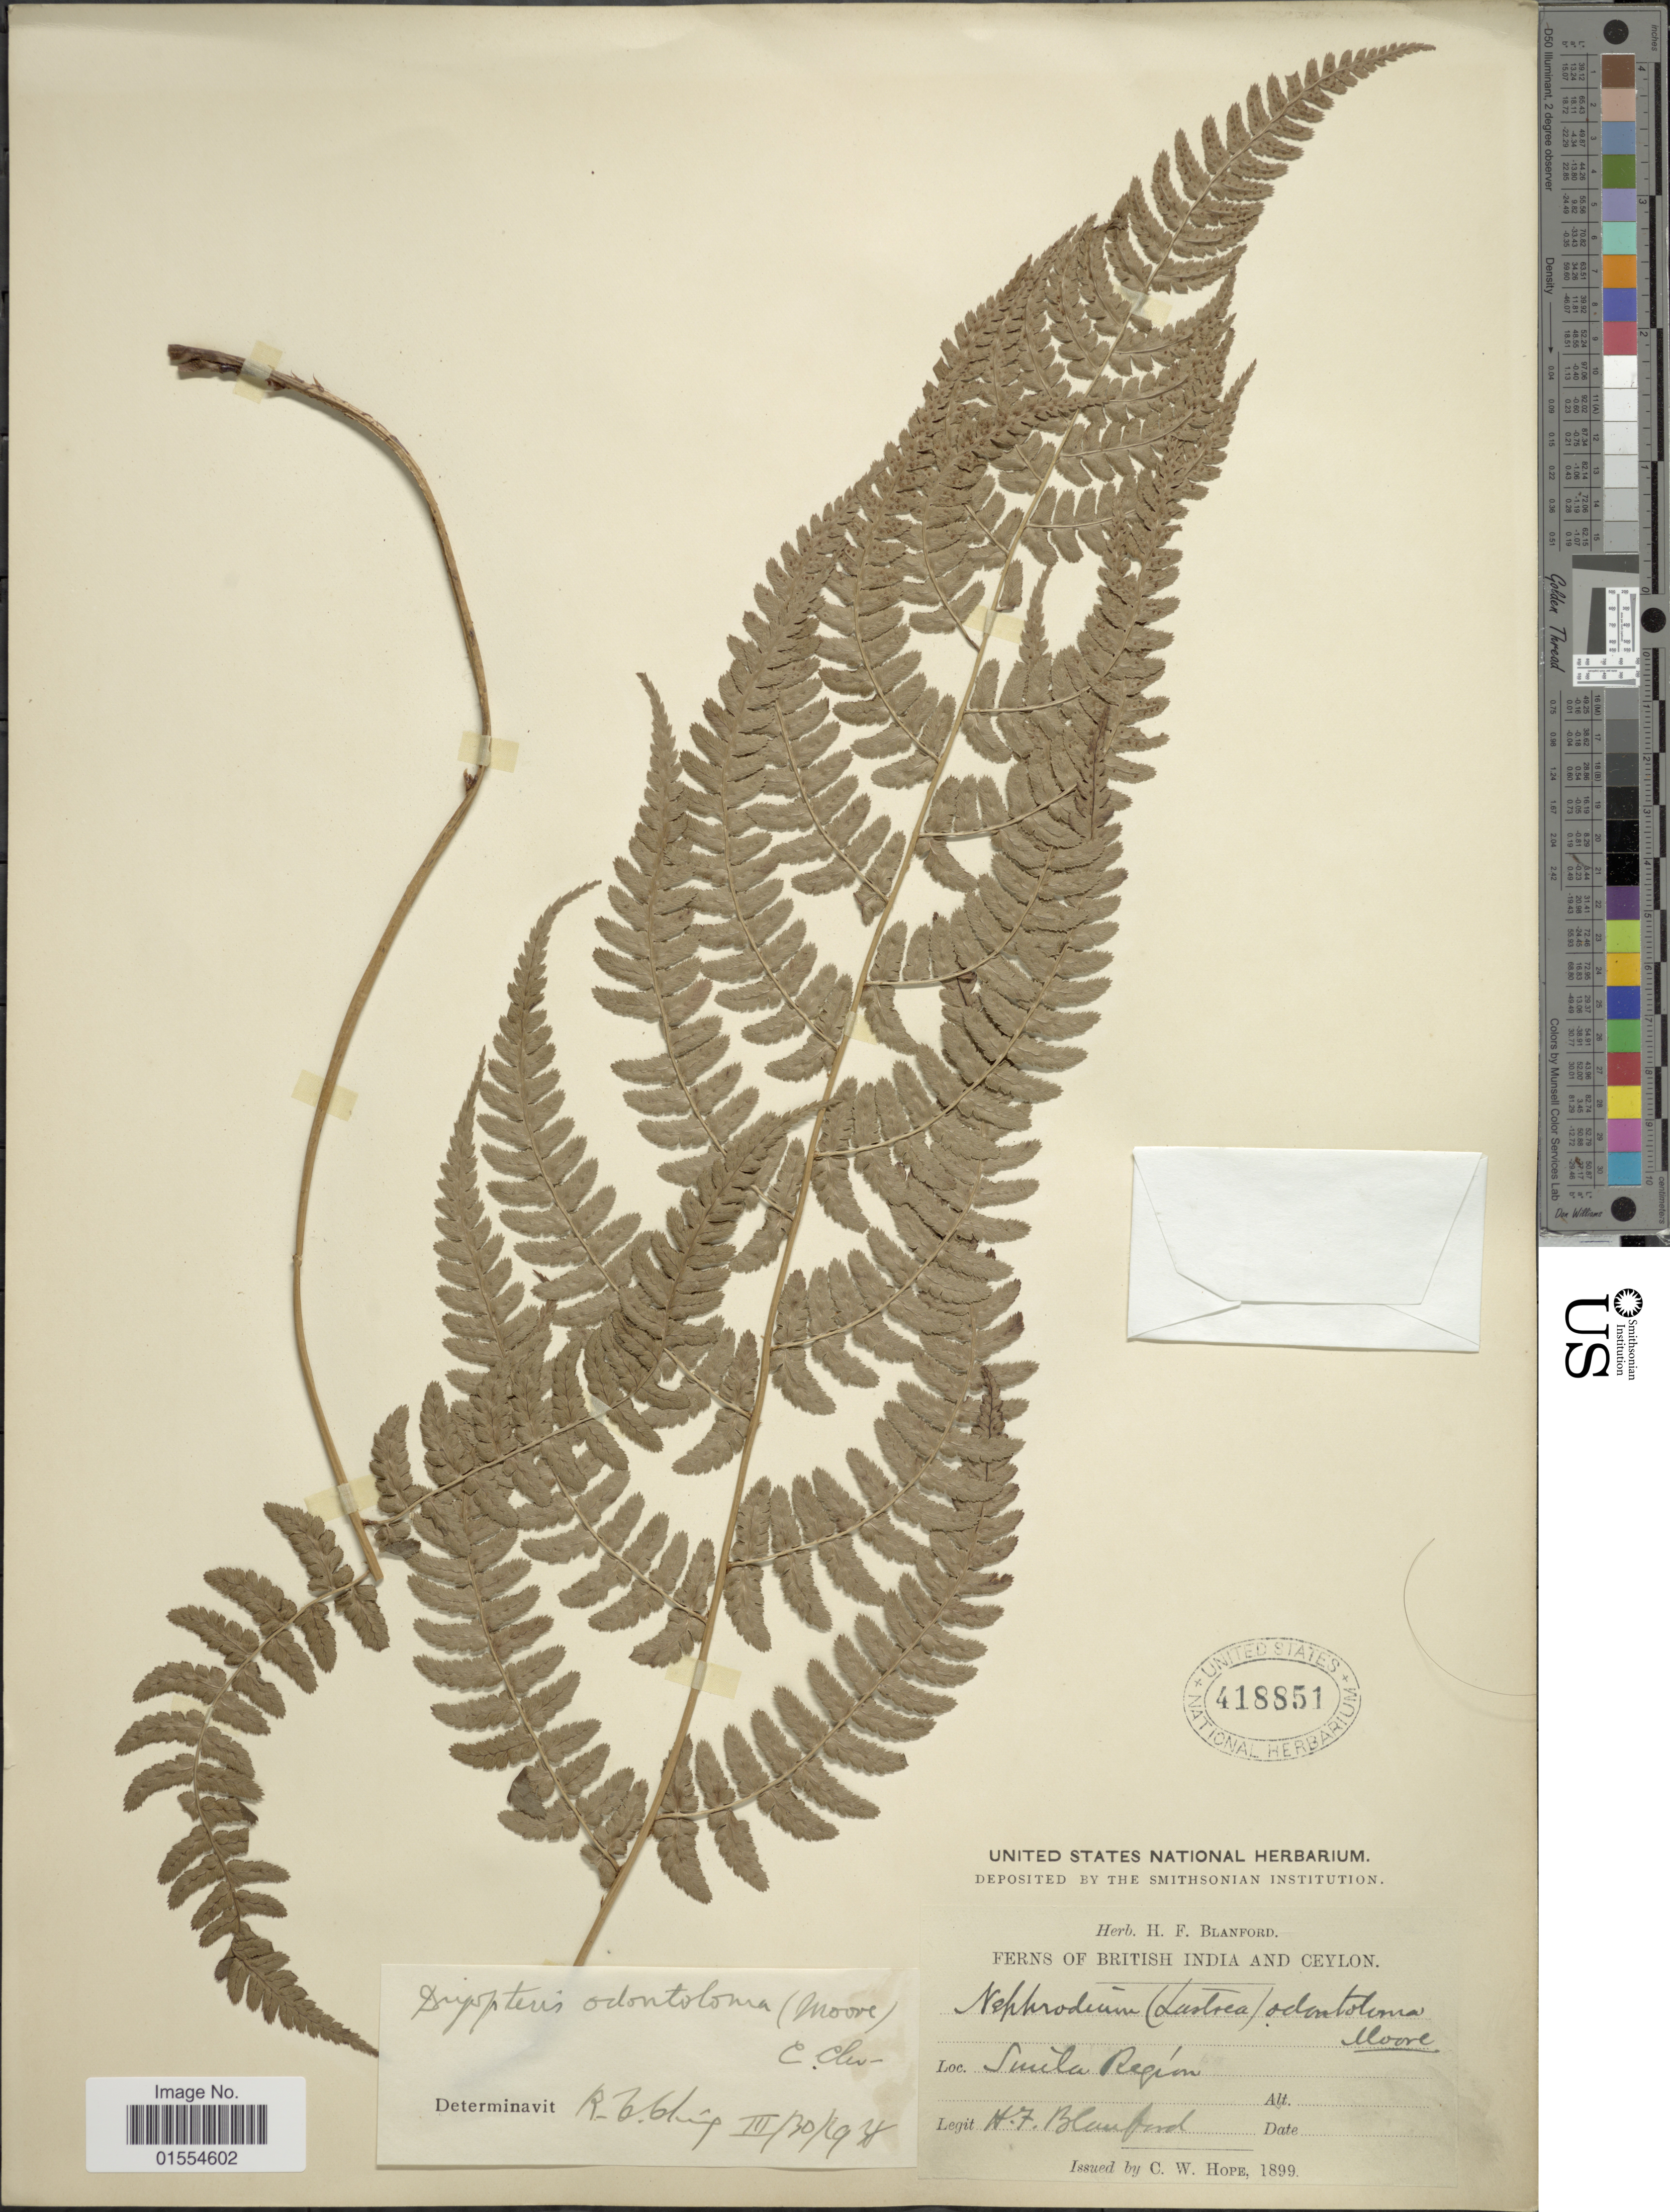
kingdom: Plantae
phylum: Tracheophyta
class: Polypodiopsida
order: Polypodiales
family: Dryopteridaceae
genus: Dryopteris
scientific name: Dryopteris odontoloma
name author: (Bedd.) C. Chr.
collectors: H. F. Blanford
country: India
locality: British India and Ceylon, Simla Region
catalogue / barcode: US 418851